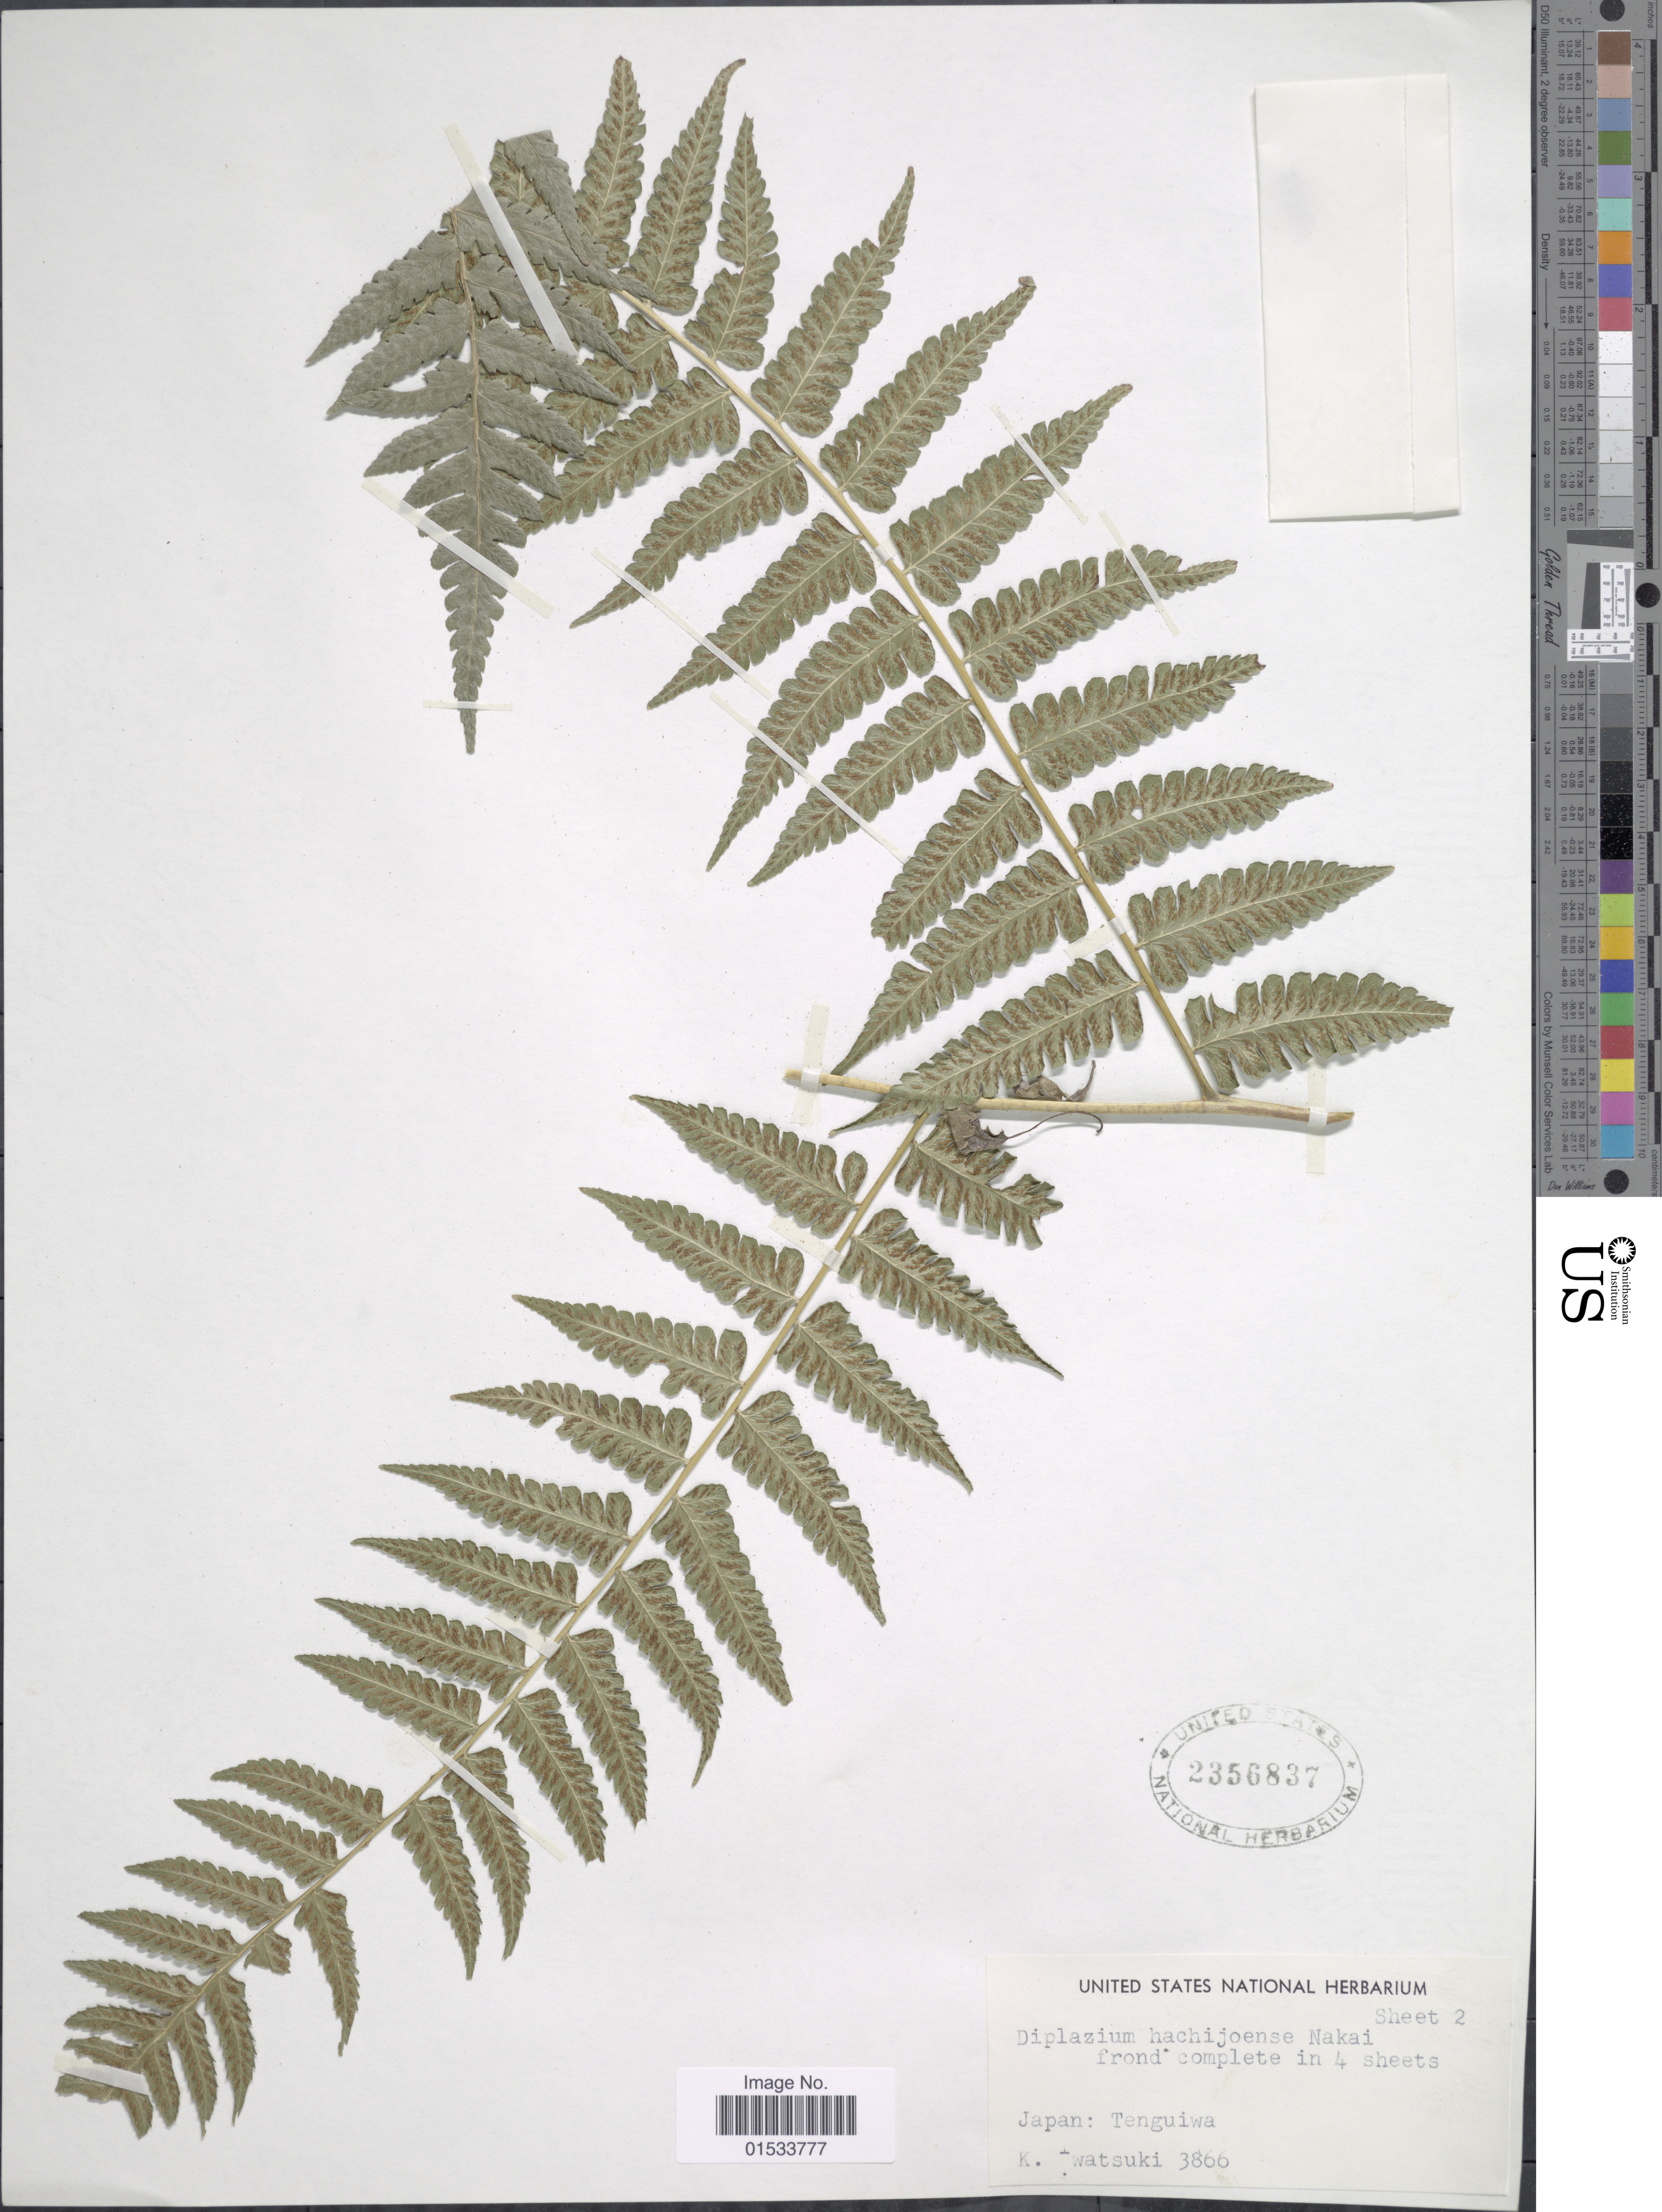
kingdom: Plantae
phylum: Tracheophyta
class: Polypodiopsida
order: Polypodiales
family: Athyriaceae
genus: Diplazium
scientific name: Diplazium hachijoense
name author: Nakai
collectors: K. Iwatsuki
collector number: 3866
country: Japan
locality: Tenguiwa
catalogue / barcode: US 2356837